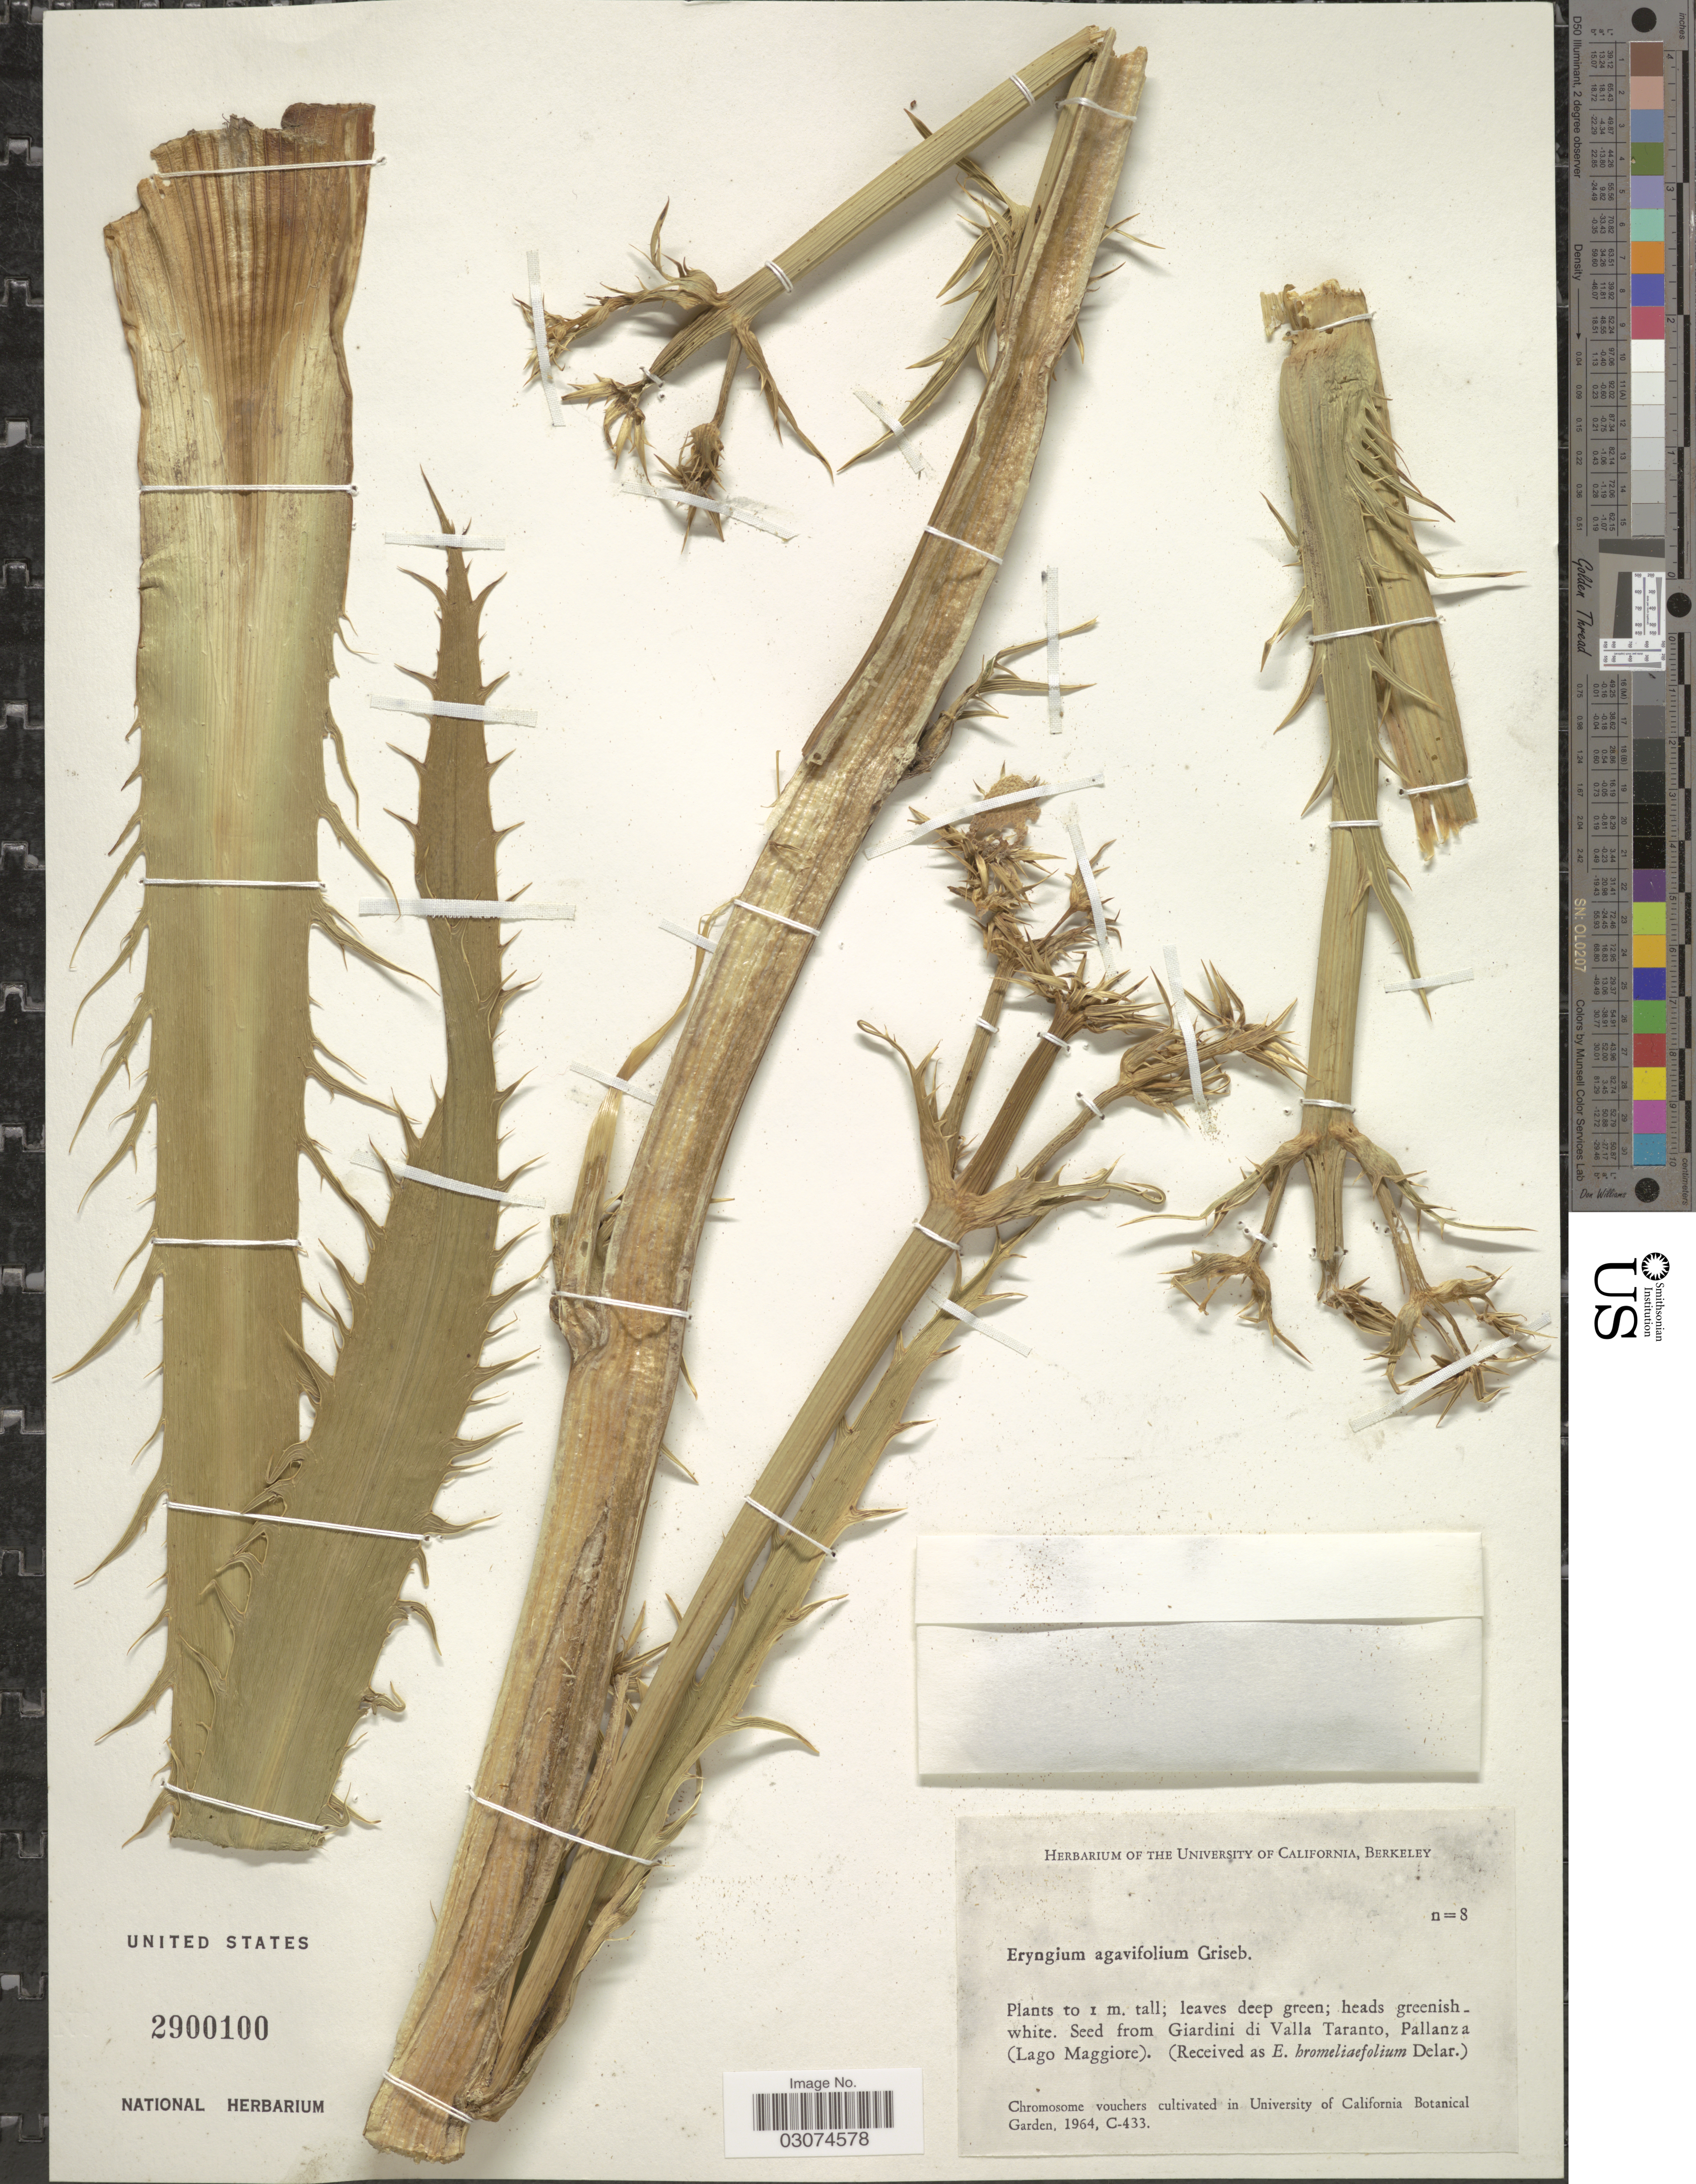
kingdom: Plantae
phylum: Tracheophyta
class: Magnoliopsida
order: Apiales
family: Apiaceae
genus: Eryngium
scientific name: Eryngium agavifolium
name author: Griseb.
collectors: ex herb. Univ. of California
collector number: C-433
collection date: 1964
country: United States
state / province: California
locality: University of California Botanical Garden.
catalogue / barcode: US 2900100